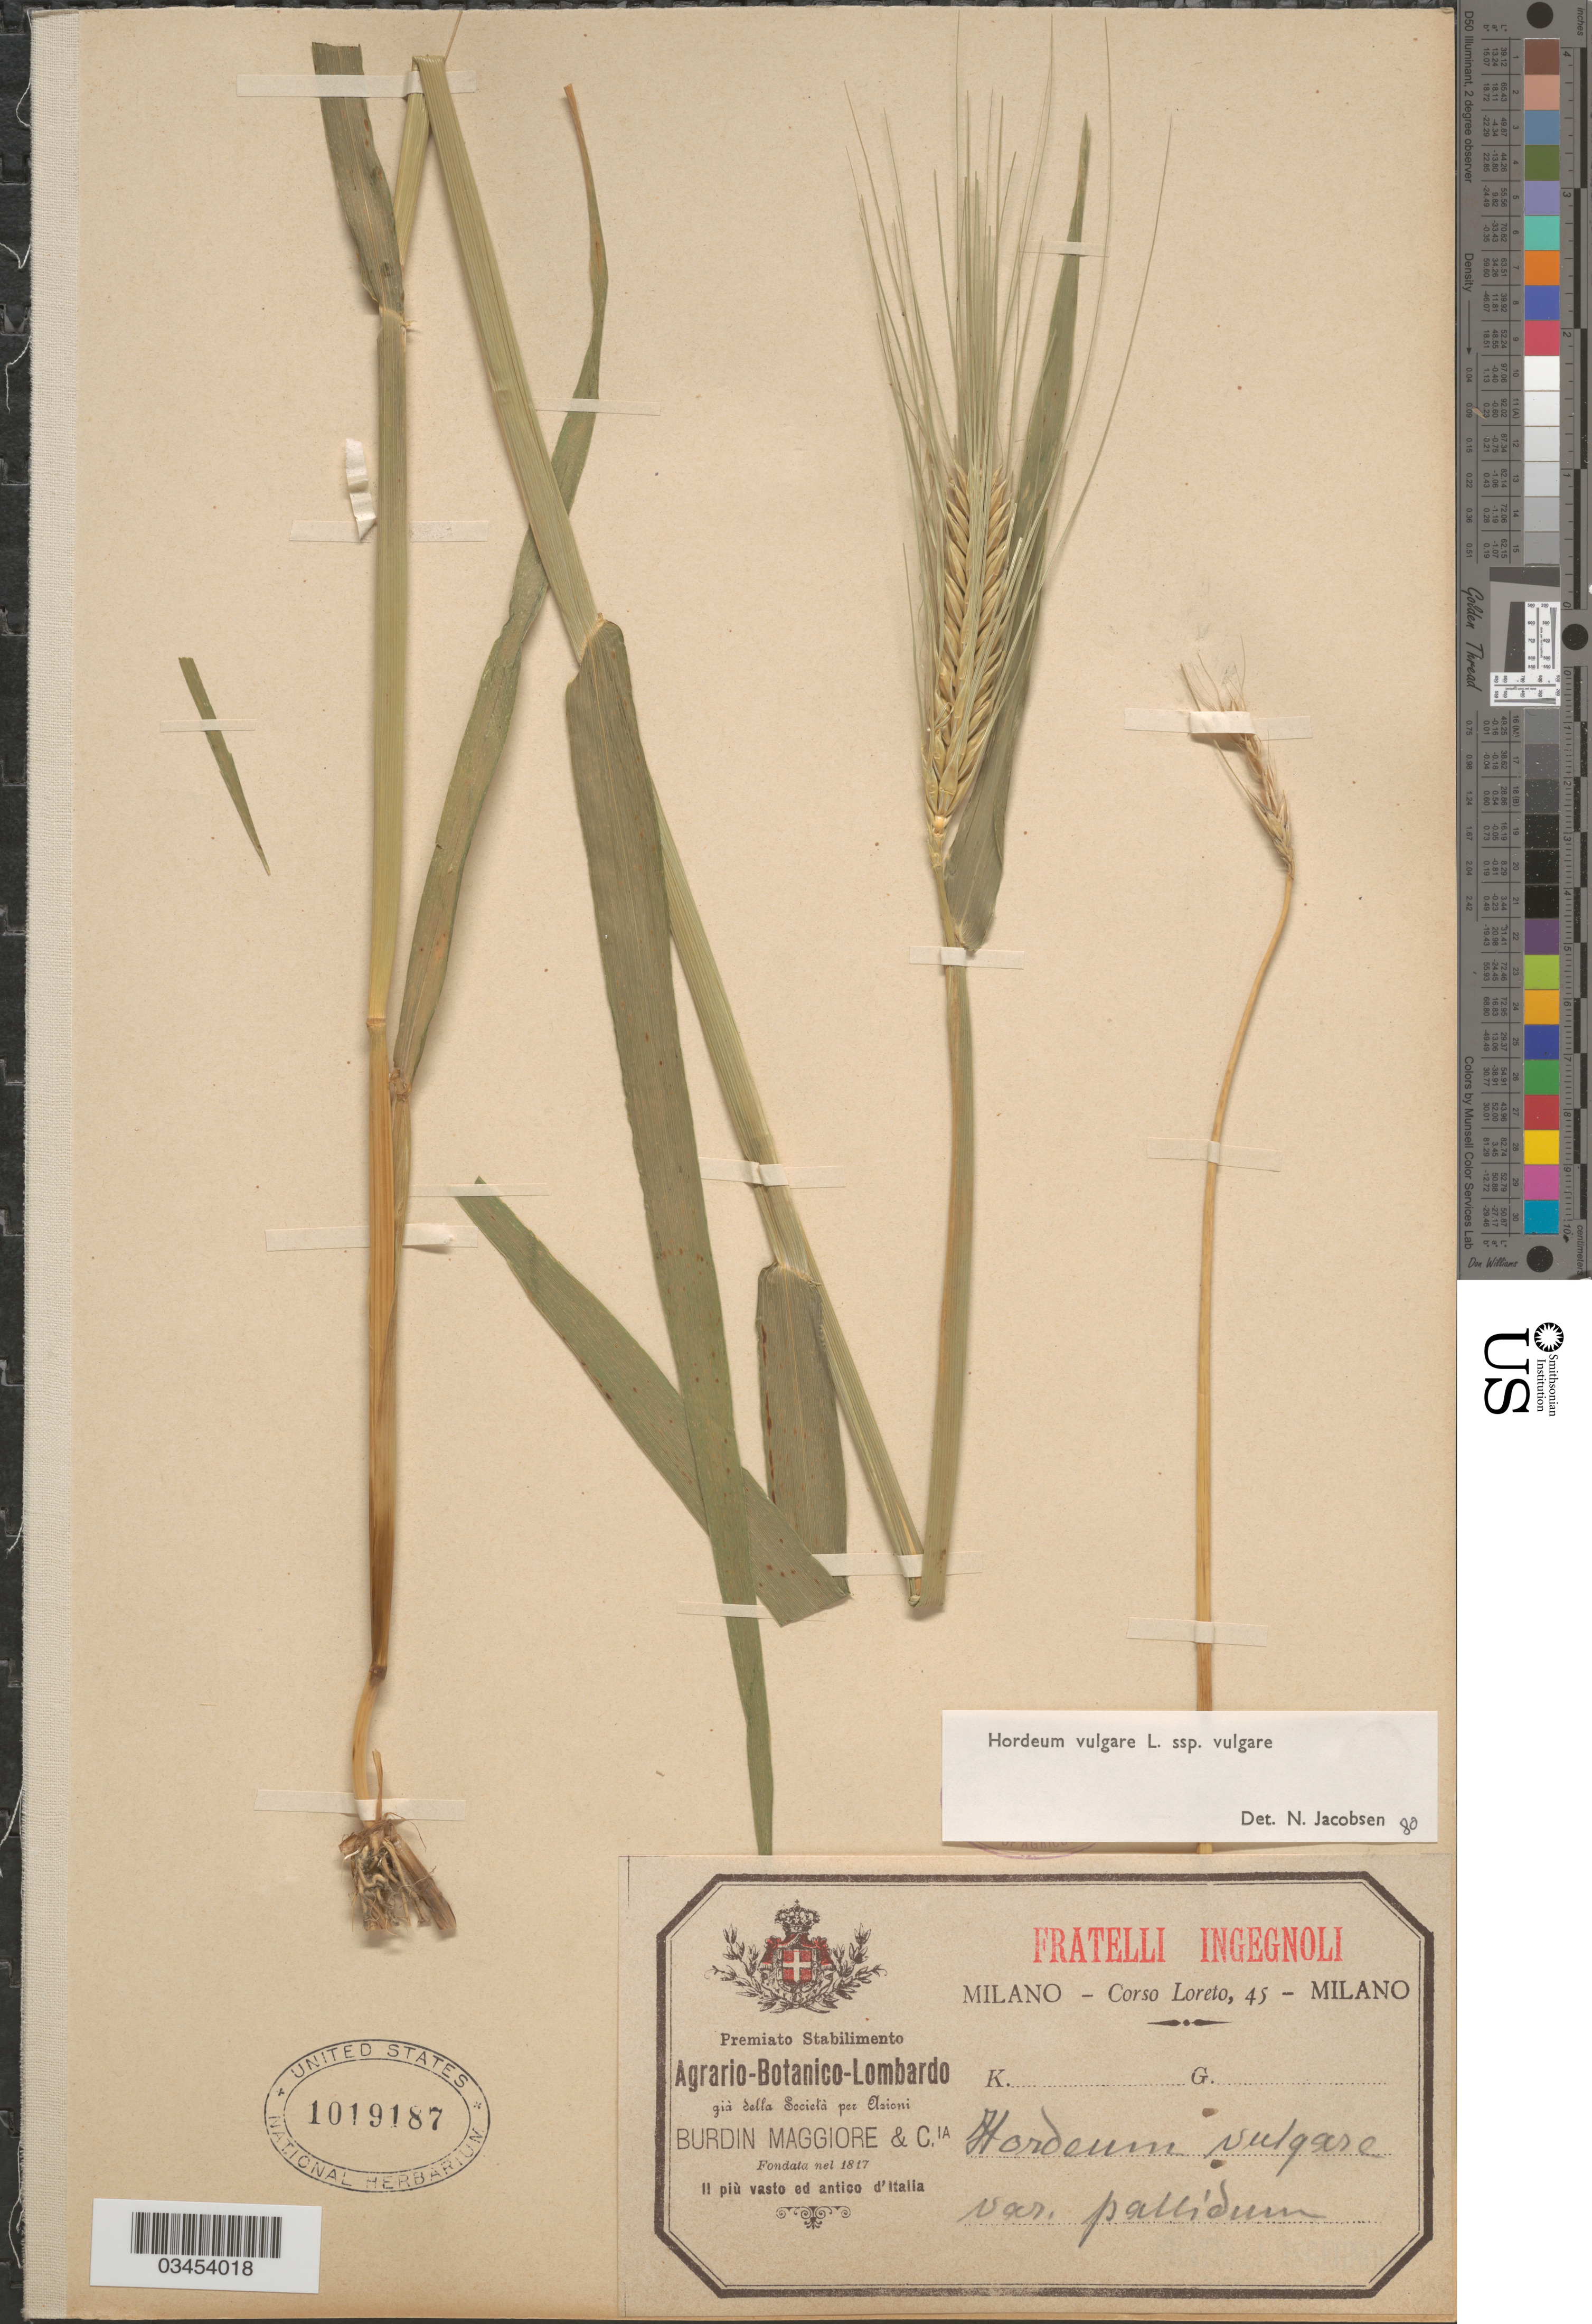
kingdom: Plantae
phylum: Tracheophyta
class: Liliopsida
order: Poales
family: Poaceae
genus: Hordeum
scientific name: Hordeum vulgare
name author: L.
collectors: Loreto, C.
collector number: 45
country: Italy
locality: Il più vasto ed antico d'Italia.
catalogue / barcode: US 1019187